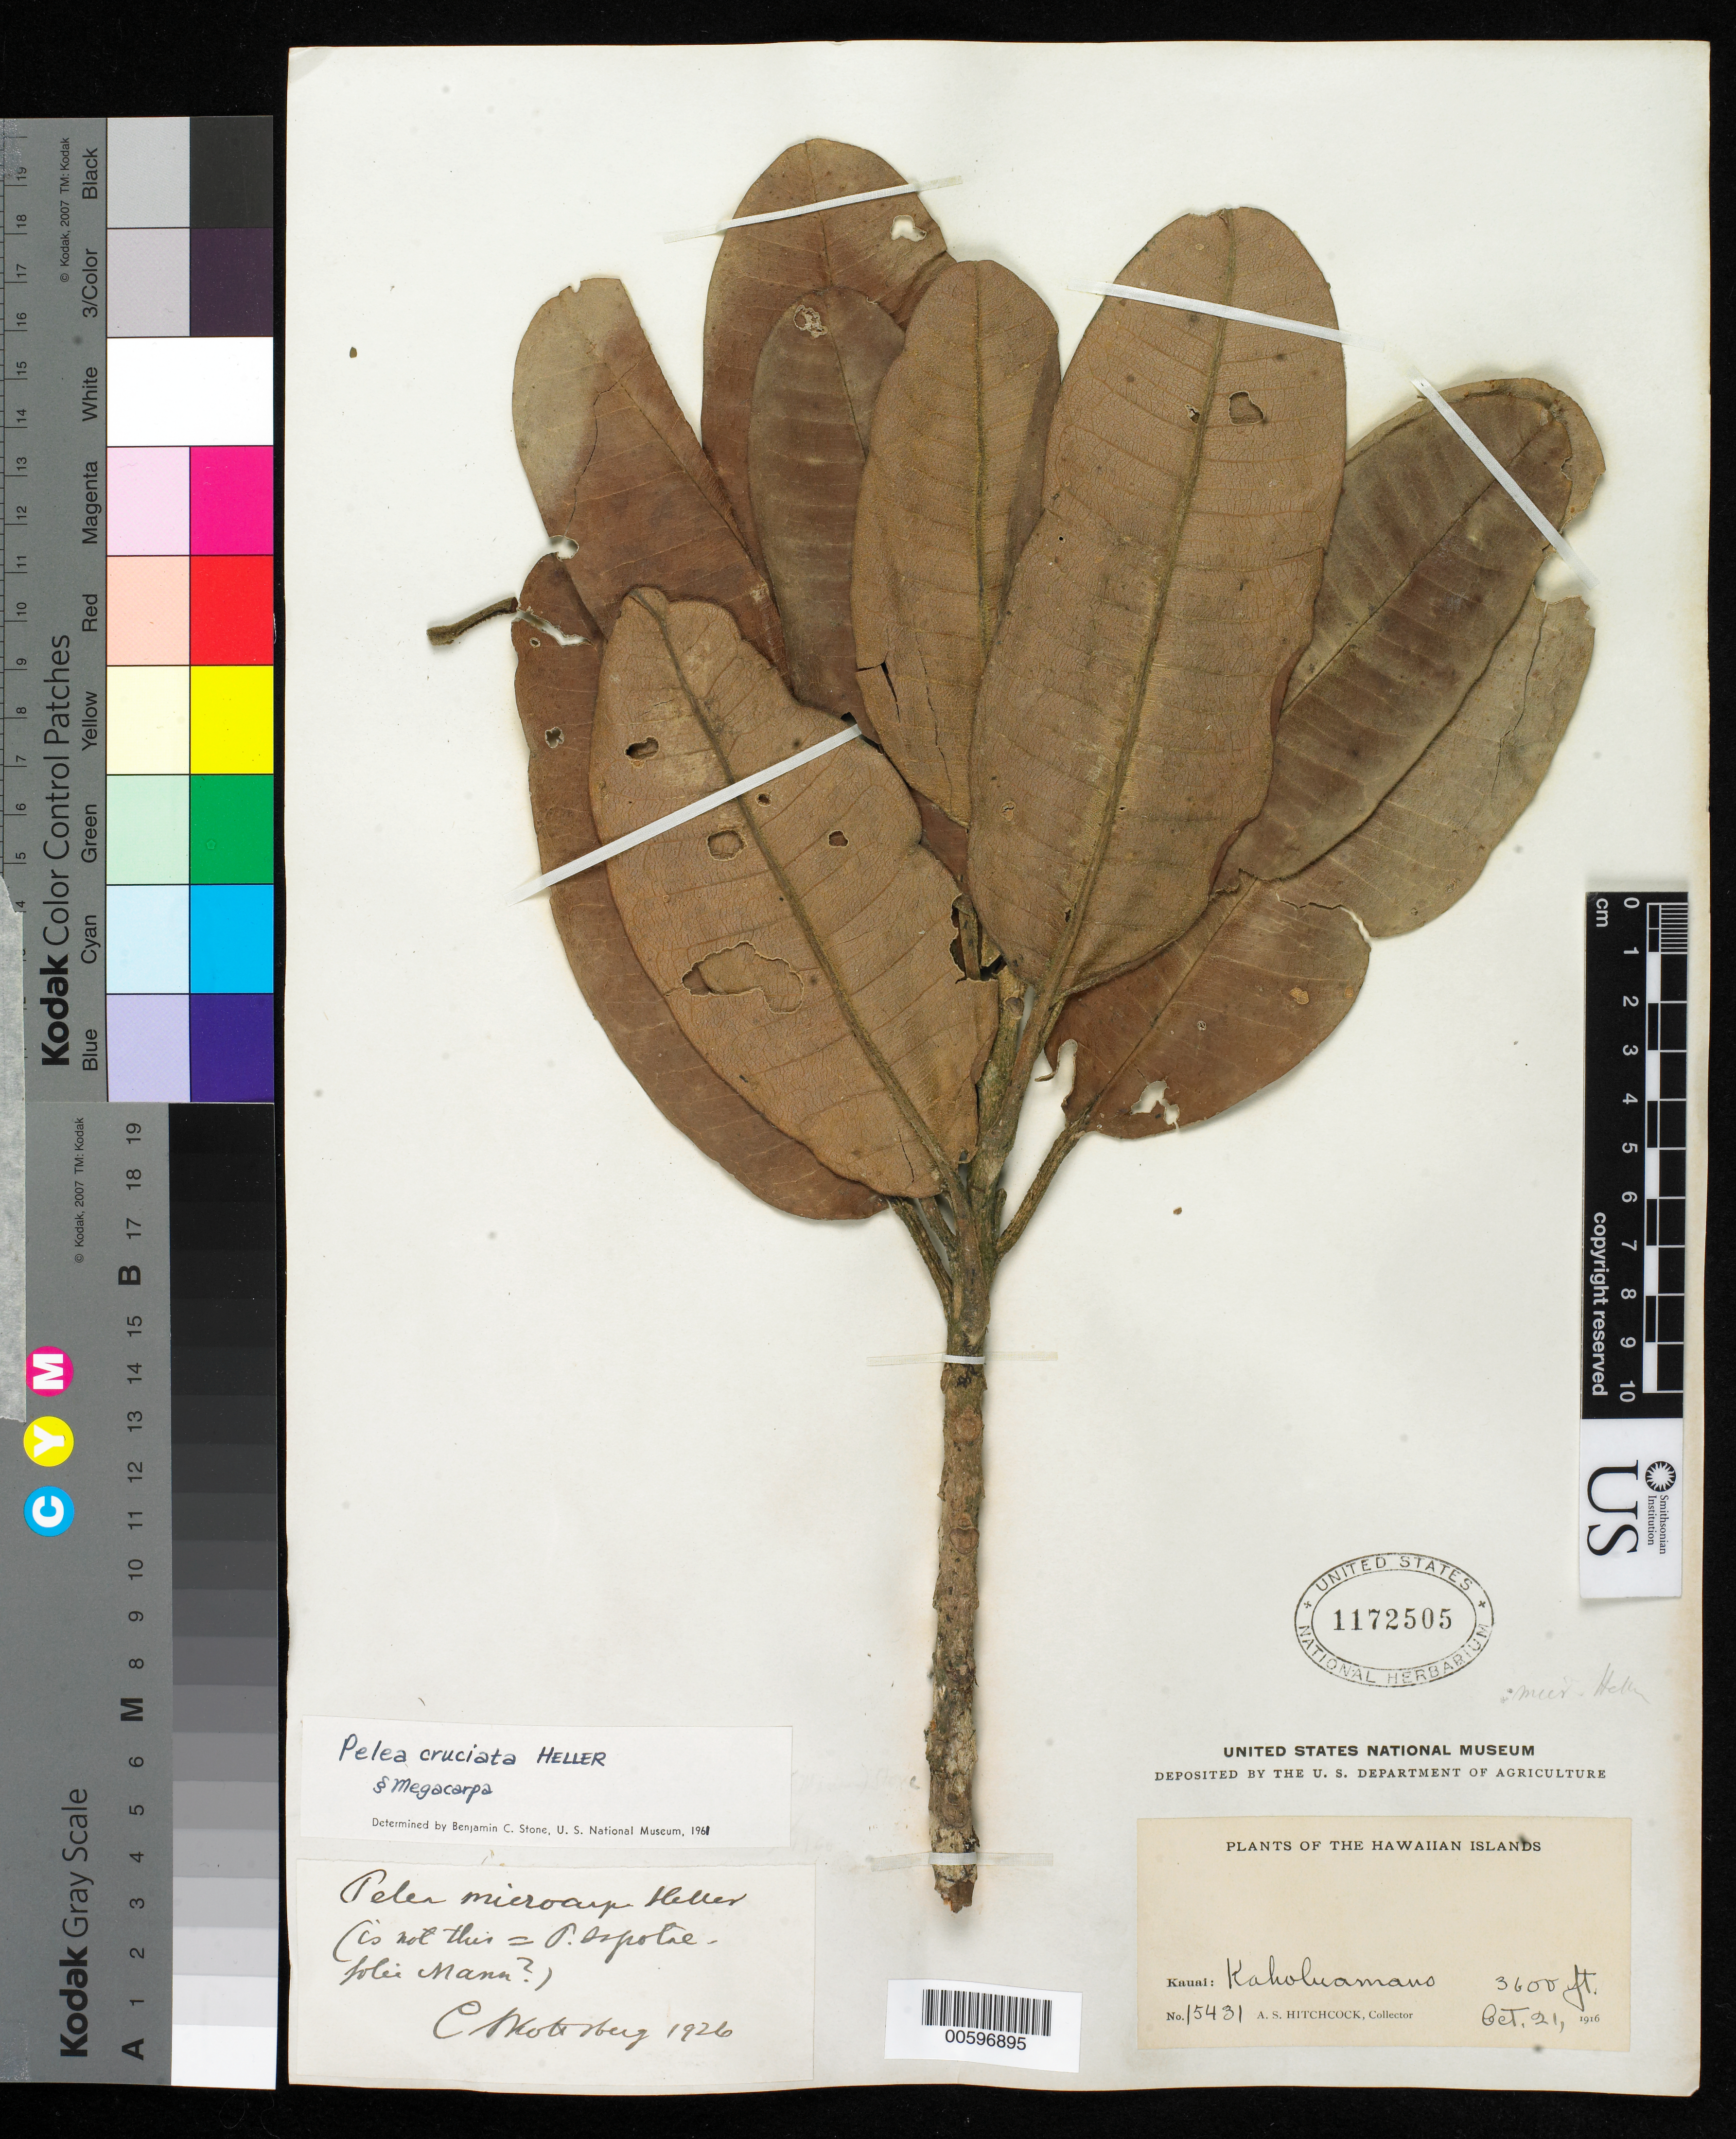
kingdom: Plantae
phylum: Tracheophyta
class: Magnoliopsida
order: Sapindales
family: Rutaceae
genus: Melicope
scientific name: Melicope cruciata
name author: (A. Heller) T.G. Hartley & B.C. Stone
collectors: A. S. Hitchcock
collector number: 15431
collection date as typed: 21 Oct 1916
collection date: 1916-10-21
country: United States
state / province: Hawaii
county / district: Kauai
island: Kaua'i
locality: Kaholuamano.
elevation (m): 1097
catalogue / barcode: US 1172505